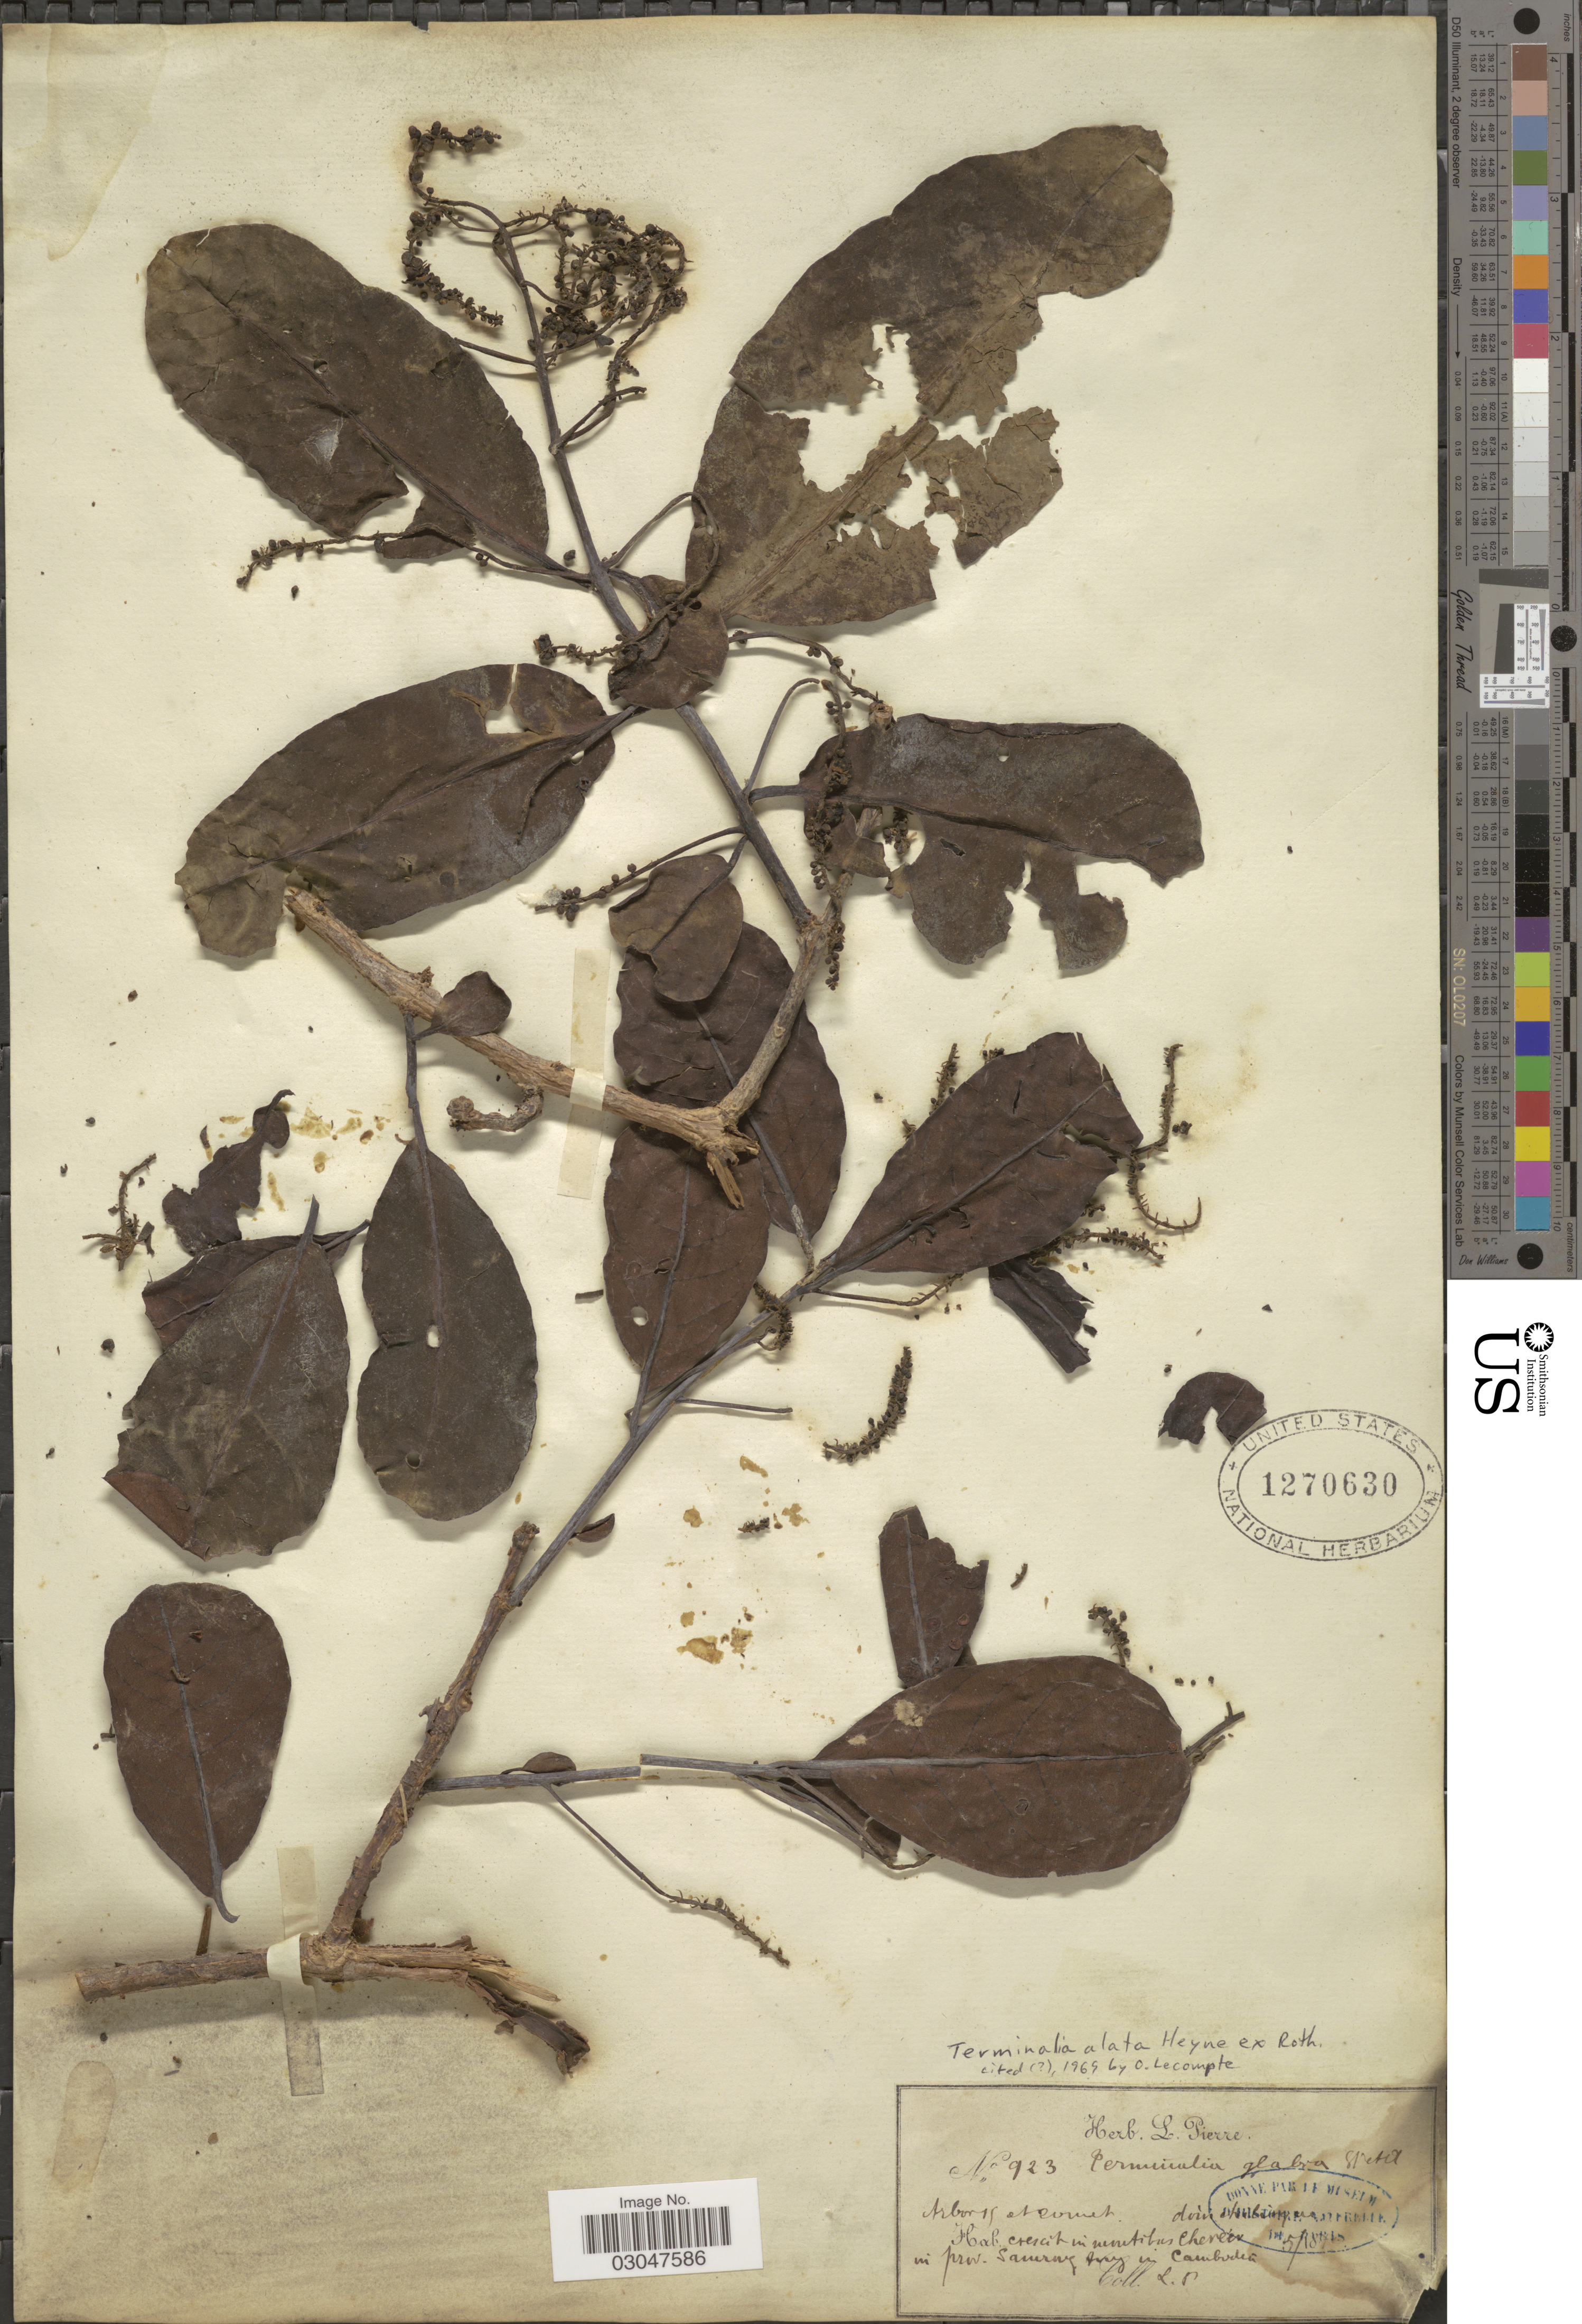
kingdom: Plantae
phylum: Tracheophyta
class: Magnoliopsida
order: Myrtales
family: Combretaceae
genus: Terminalia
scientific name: Terminalia alata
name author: B. Heyne ex Roth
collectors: L. Pierre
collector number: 923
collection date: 1870-05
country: Cambodia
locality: In prov. Samrong tong [Samraong Tong province]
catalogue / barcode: US 1270630